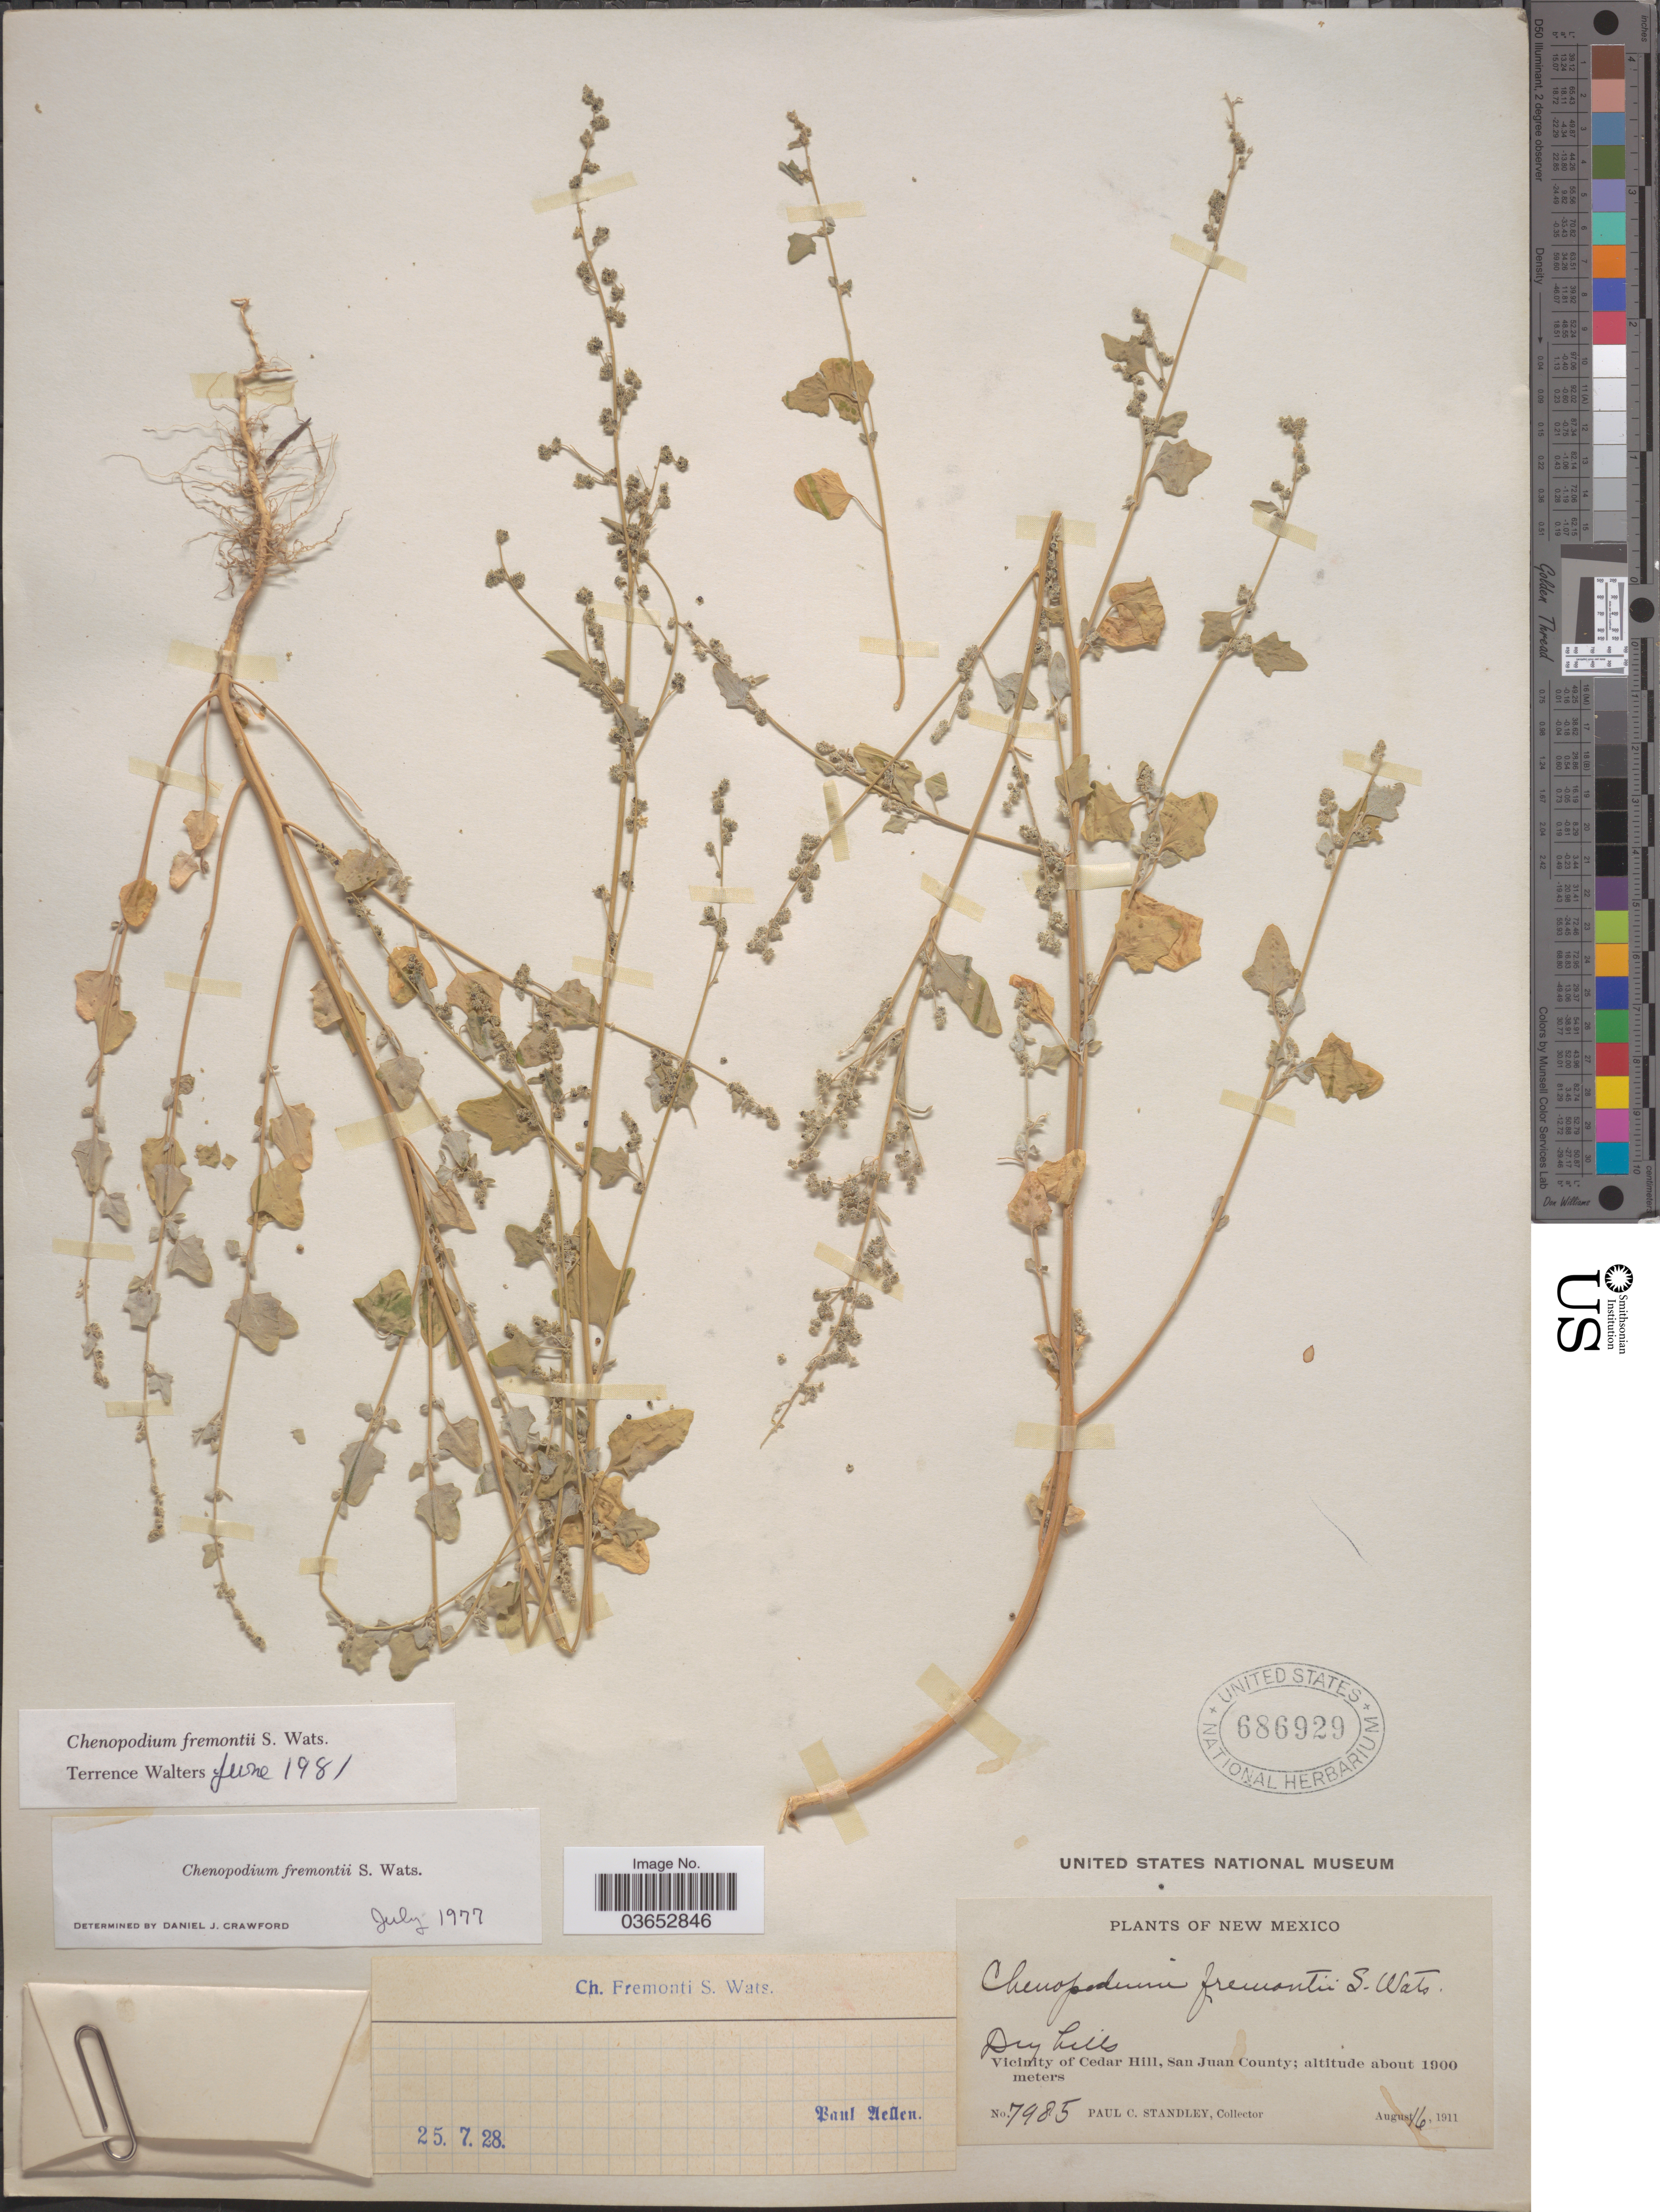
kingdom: Plantae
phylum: Tracheophyta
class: Magnoliopsida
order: Caryophyllales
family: Amaranthaceae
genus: Chenopodium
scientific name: Chenopodium fremontii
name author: S. Watson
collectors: P. C. Standley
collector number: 7985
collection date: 1911-08-16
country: United States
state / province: New Mexico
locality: Vicinity of Cedar Hill, San Juan County.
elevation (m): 1900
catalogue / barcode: US 686929